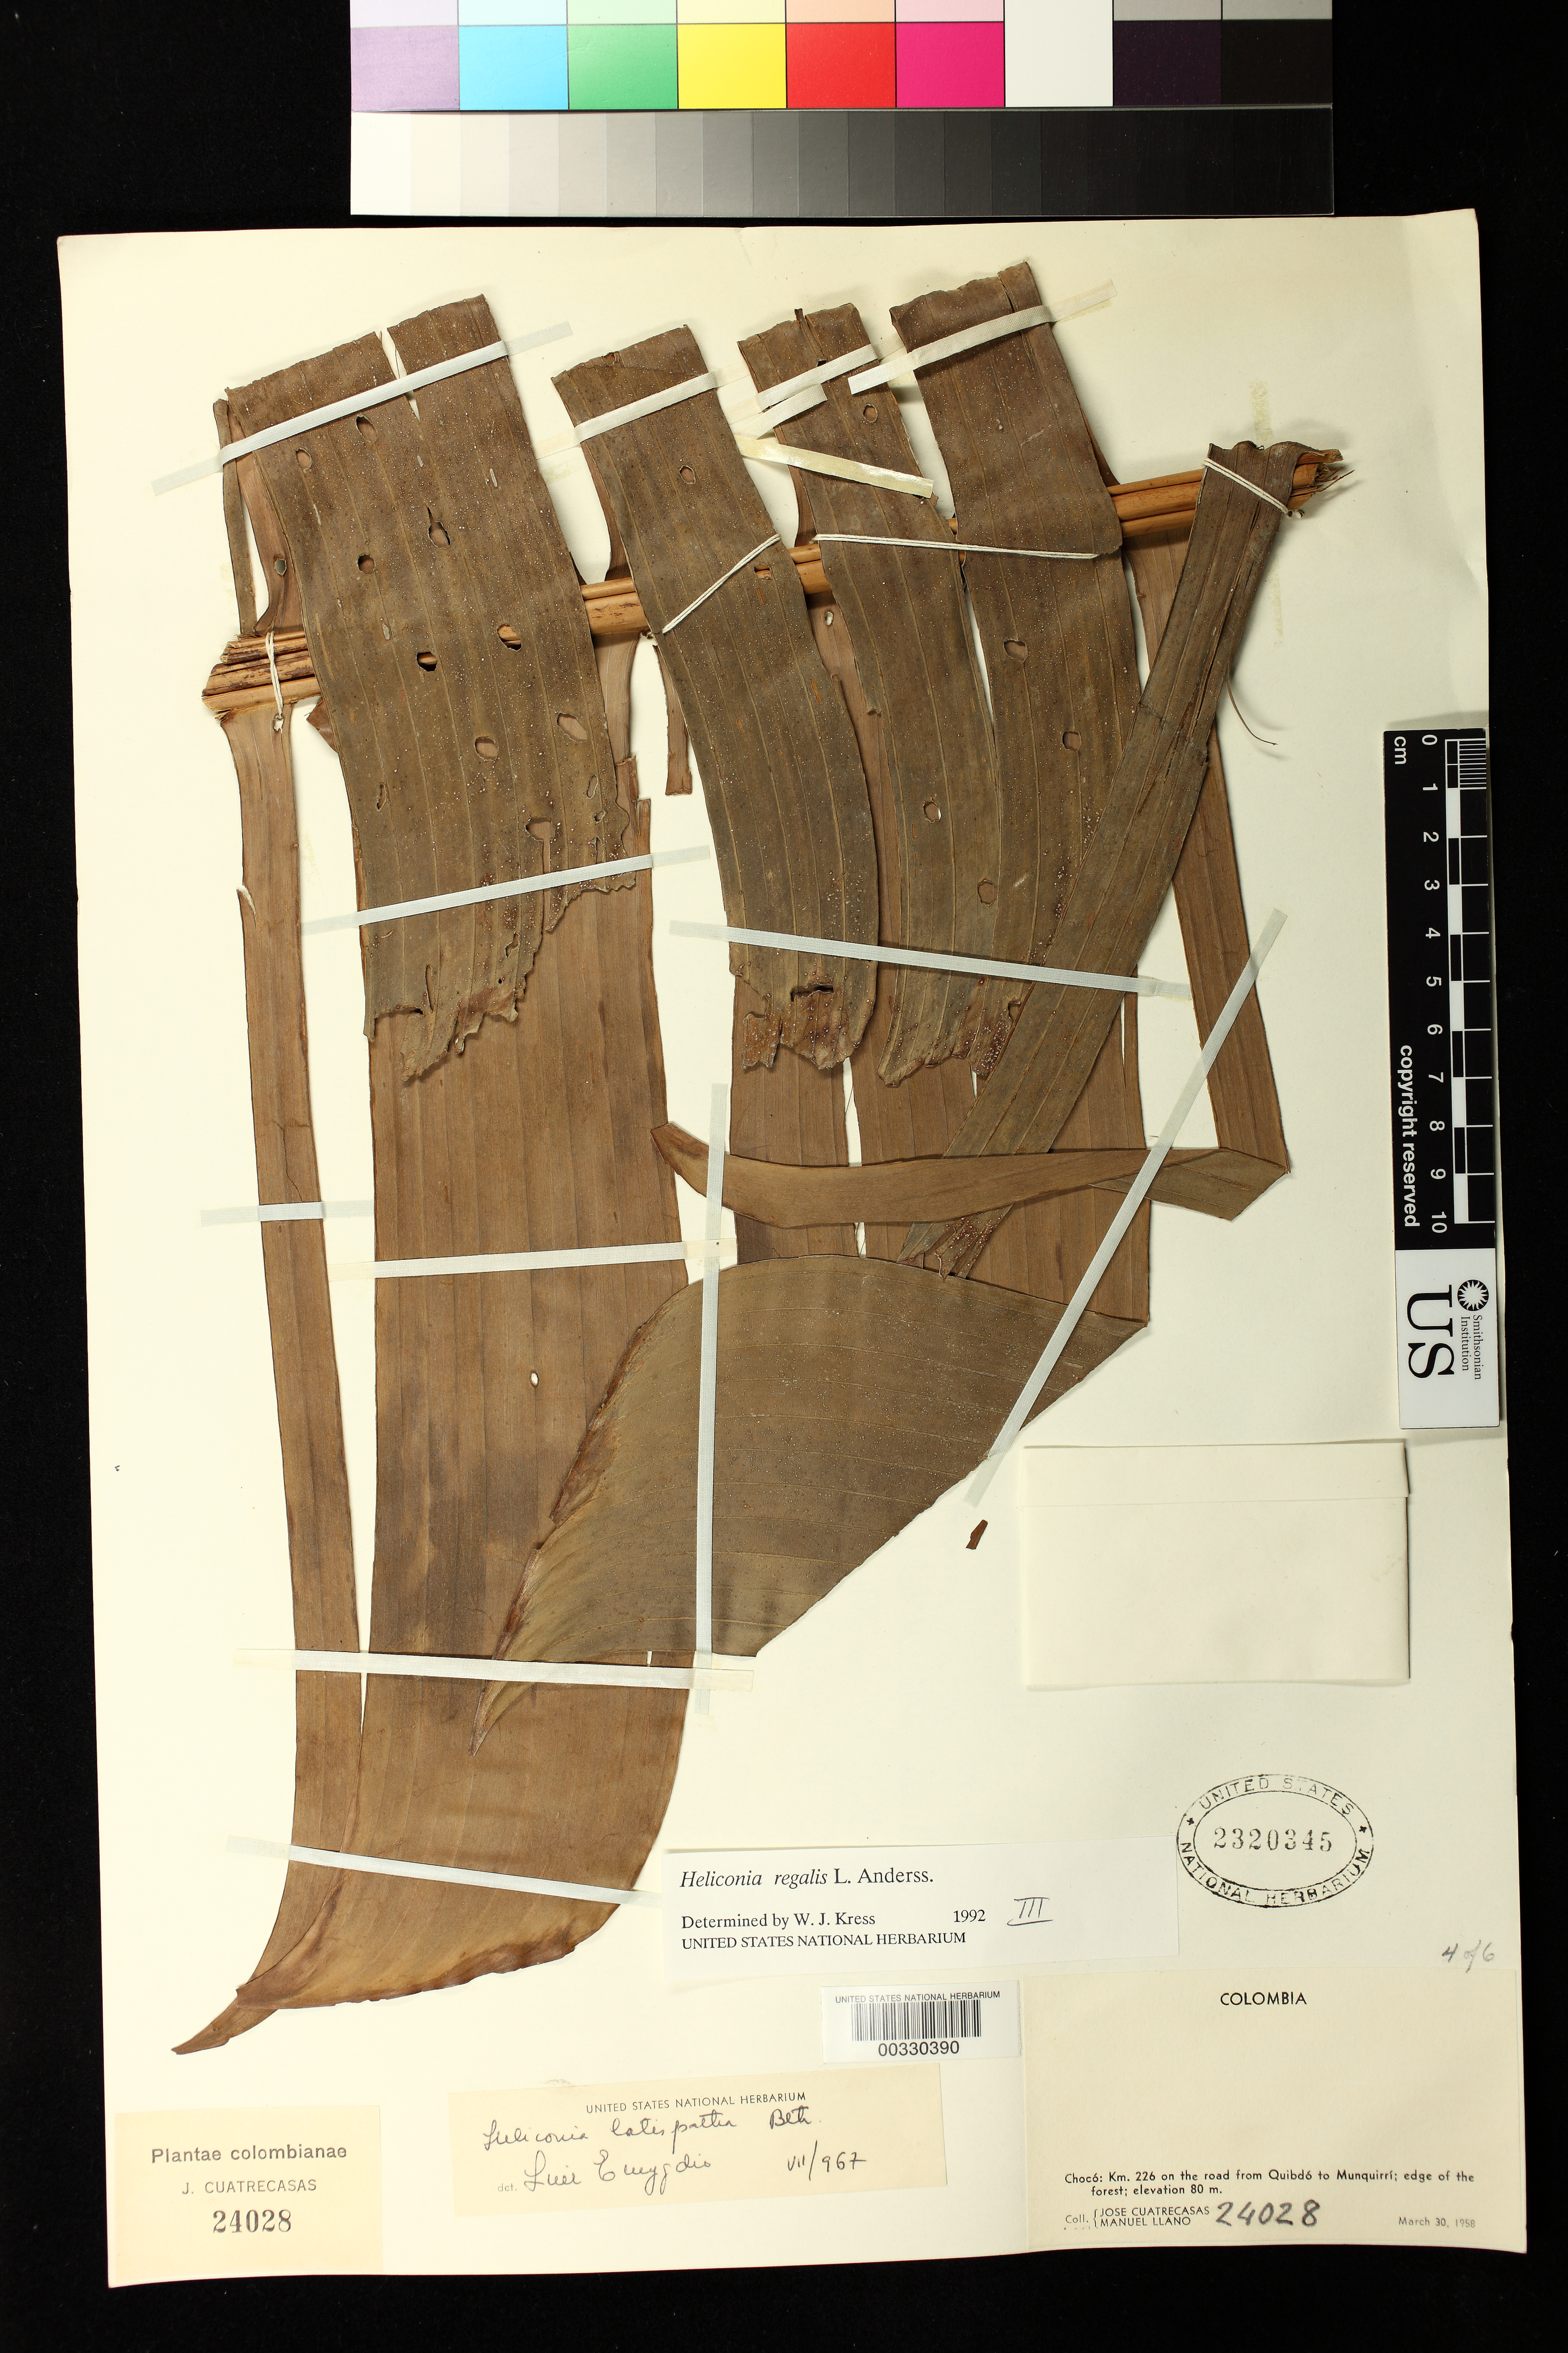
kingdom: Plantae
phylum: Tracheophyta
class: Liliopsida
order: Zingiberales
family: Heliconiaceae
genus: Heliconia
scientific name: Heliconia regalis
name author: L. Andersson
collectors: J. Cuatrecasas & M. Llano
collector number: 24028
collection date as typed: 30 Mar 1958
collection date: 1958-03-30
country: Colombia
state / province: Chocó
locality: Km 226 on road from Quibdo to Munquirri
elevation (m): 80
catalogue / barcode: US 2320345